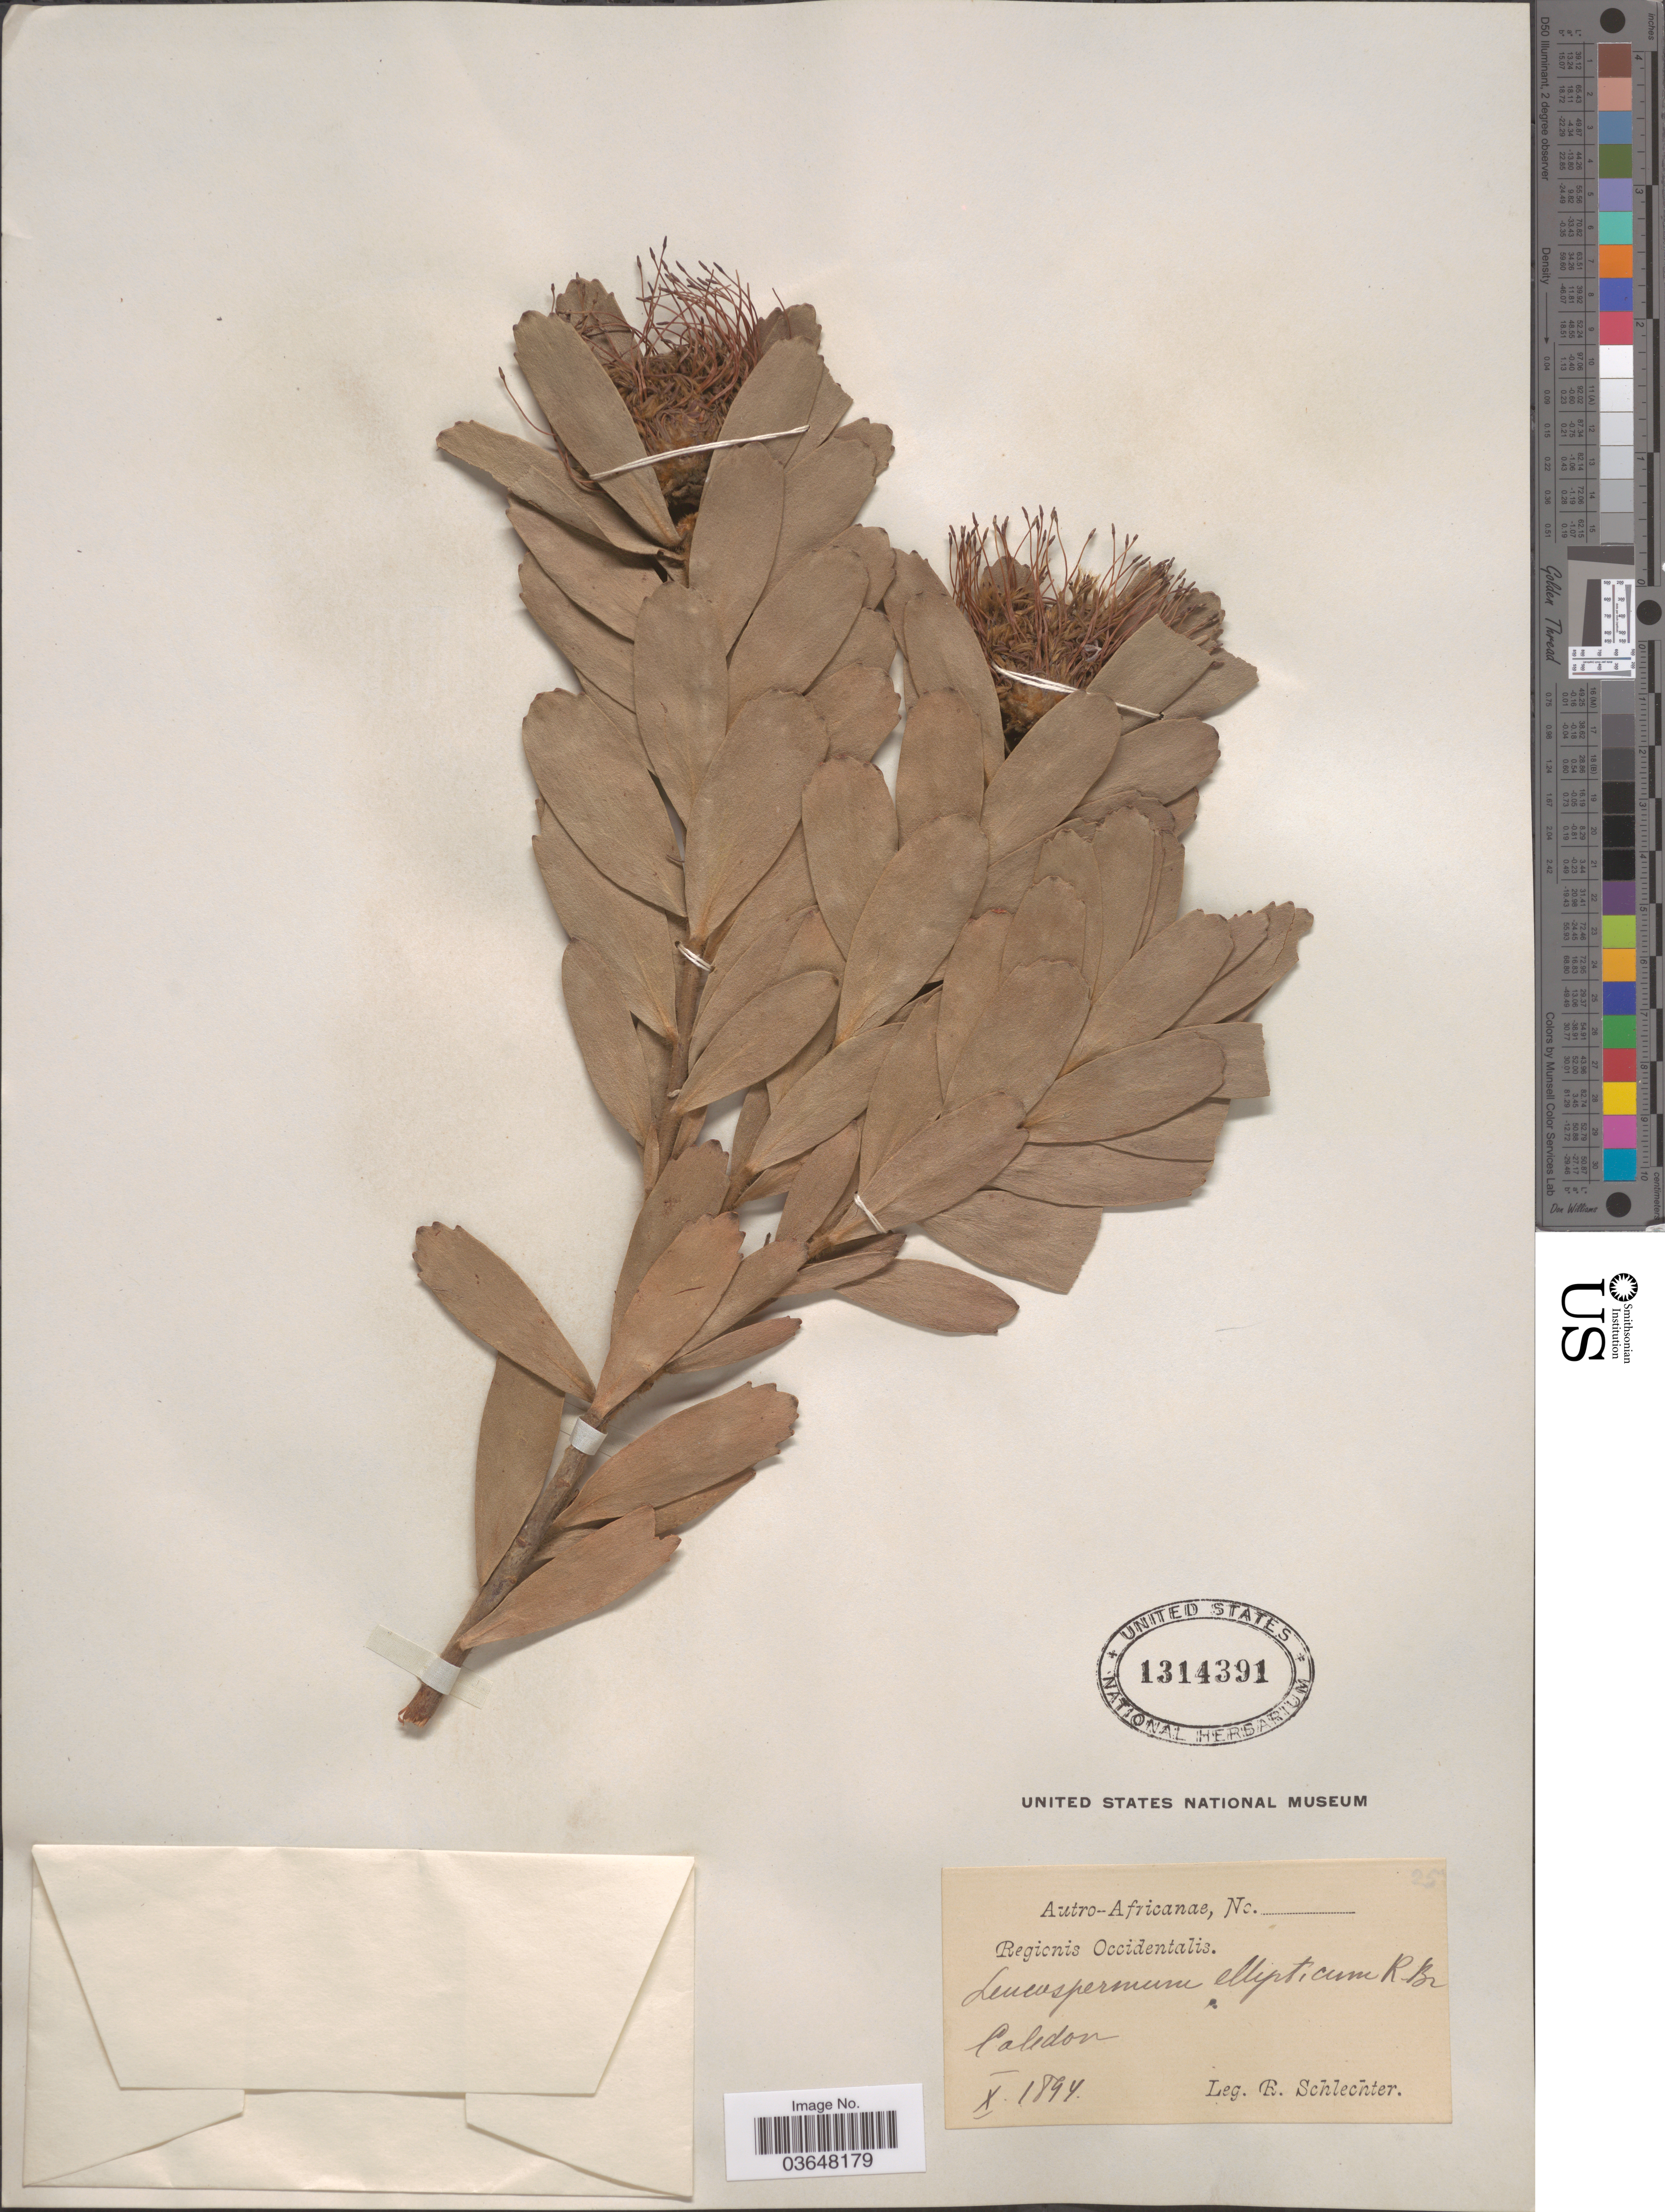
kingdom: Plantae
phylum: Tracheophyta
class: Magnoliopsida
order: Proteales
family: Proteaceae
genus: Leucospermum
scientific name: Leucospermum vestitum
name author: Rourke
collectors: F. R. R. Schlechter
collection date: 1894-10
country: South Africa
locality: Austro-Africanae. Regionis Occidentalis. Caledon.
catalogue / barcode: US 1314391